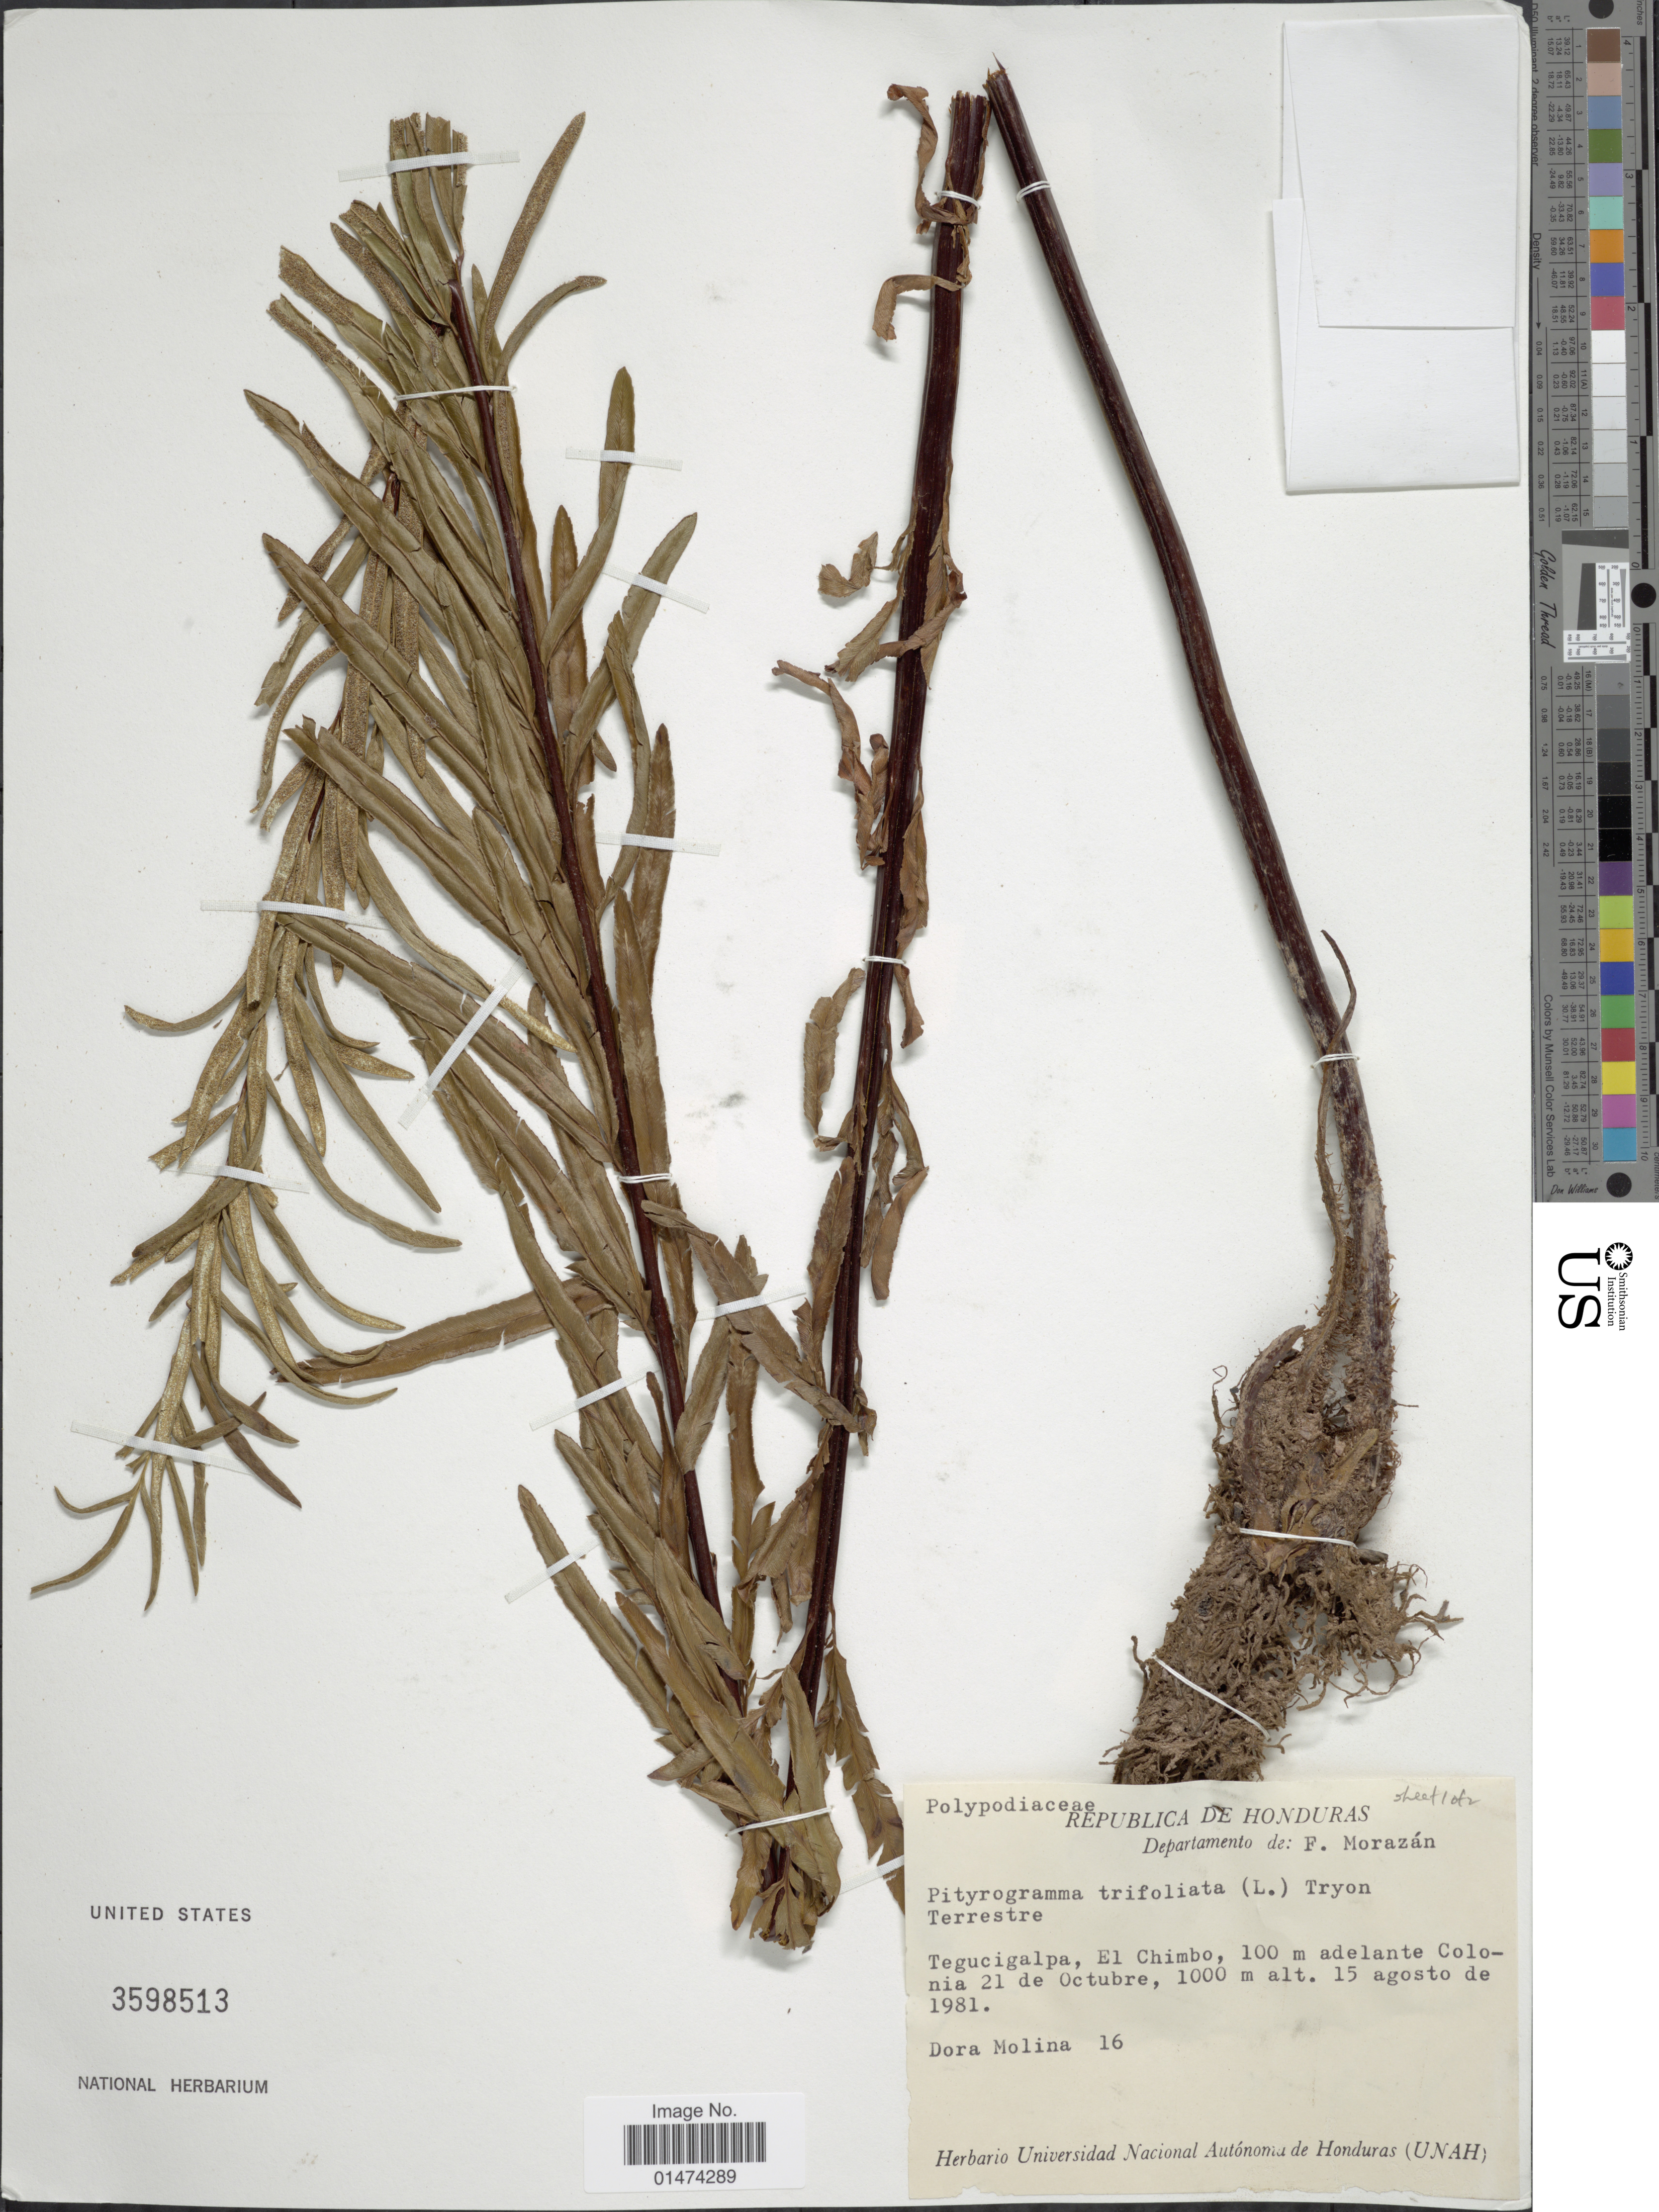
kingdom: Plantae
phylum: Tracheophyta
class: Polypodiopsida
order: Polypodiales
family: Pteridaceae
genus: Pityrogramma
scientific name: Pityrogramma trifoliata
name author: (L.) R.M. Tryon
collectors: D. Molina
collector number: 16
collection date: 1981-08-15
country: Honduras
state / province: Fco. Morazán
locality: Tegucigalpa, El Chimbo, 100m adelante Colonia 21 de Octubre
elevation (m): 1000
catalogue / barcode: US 3598513